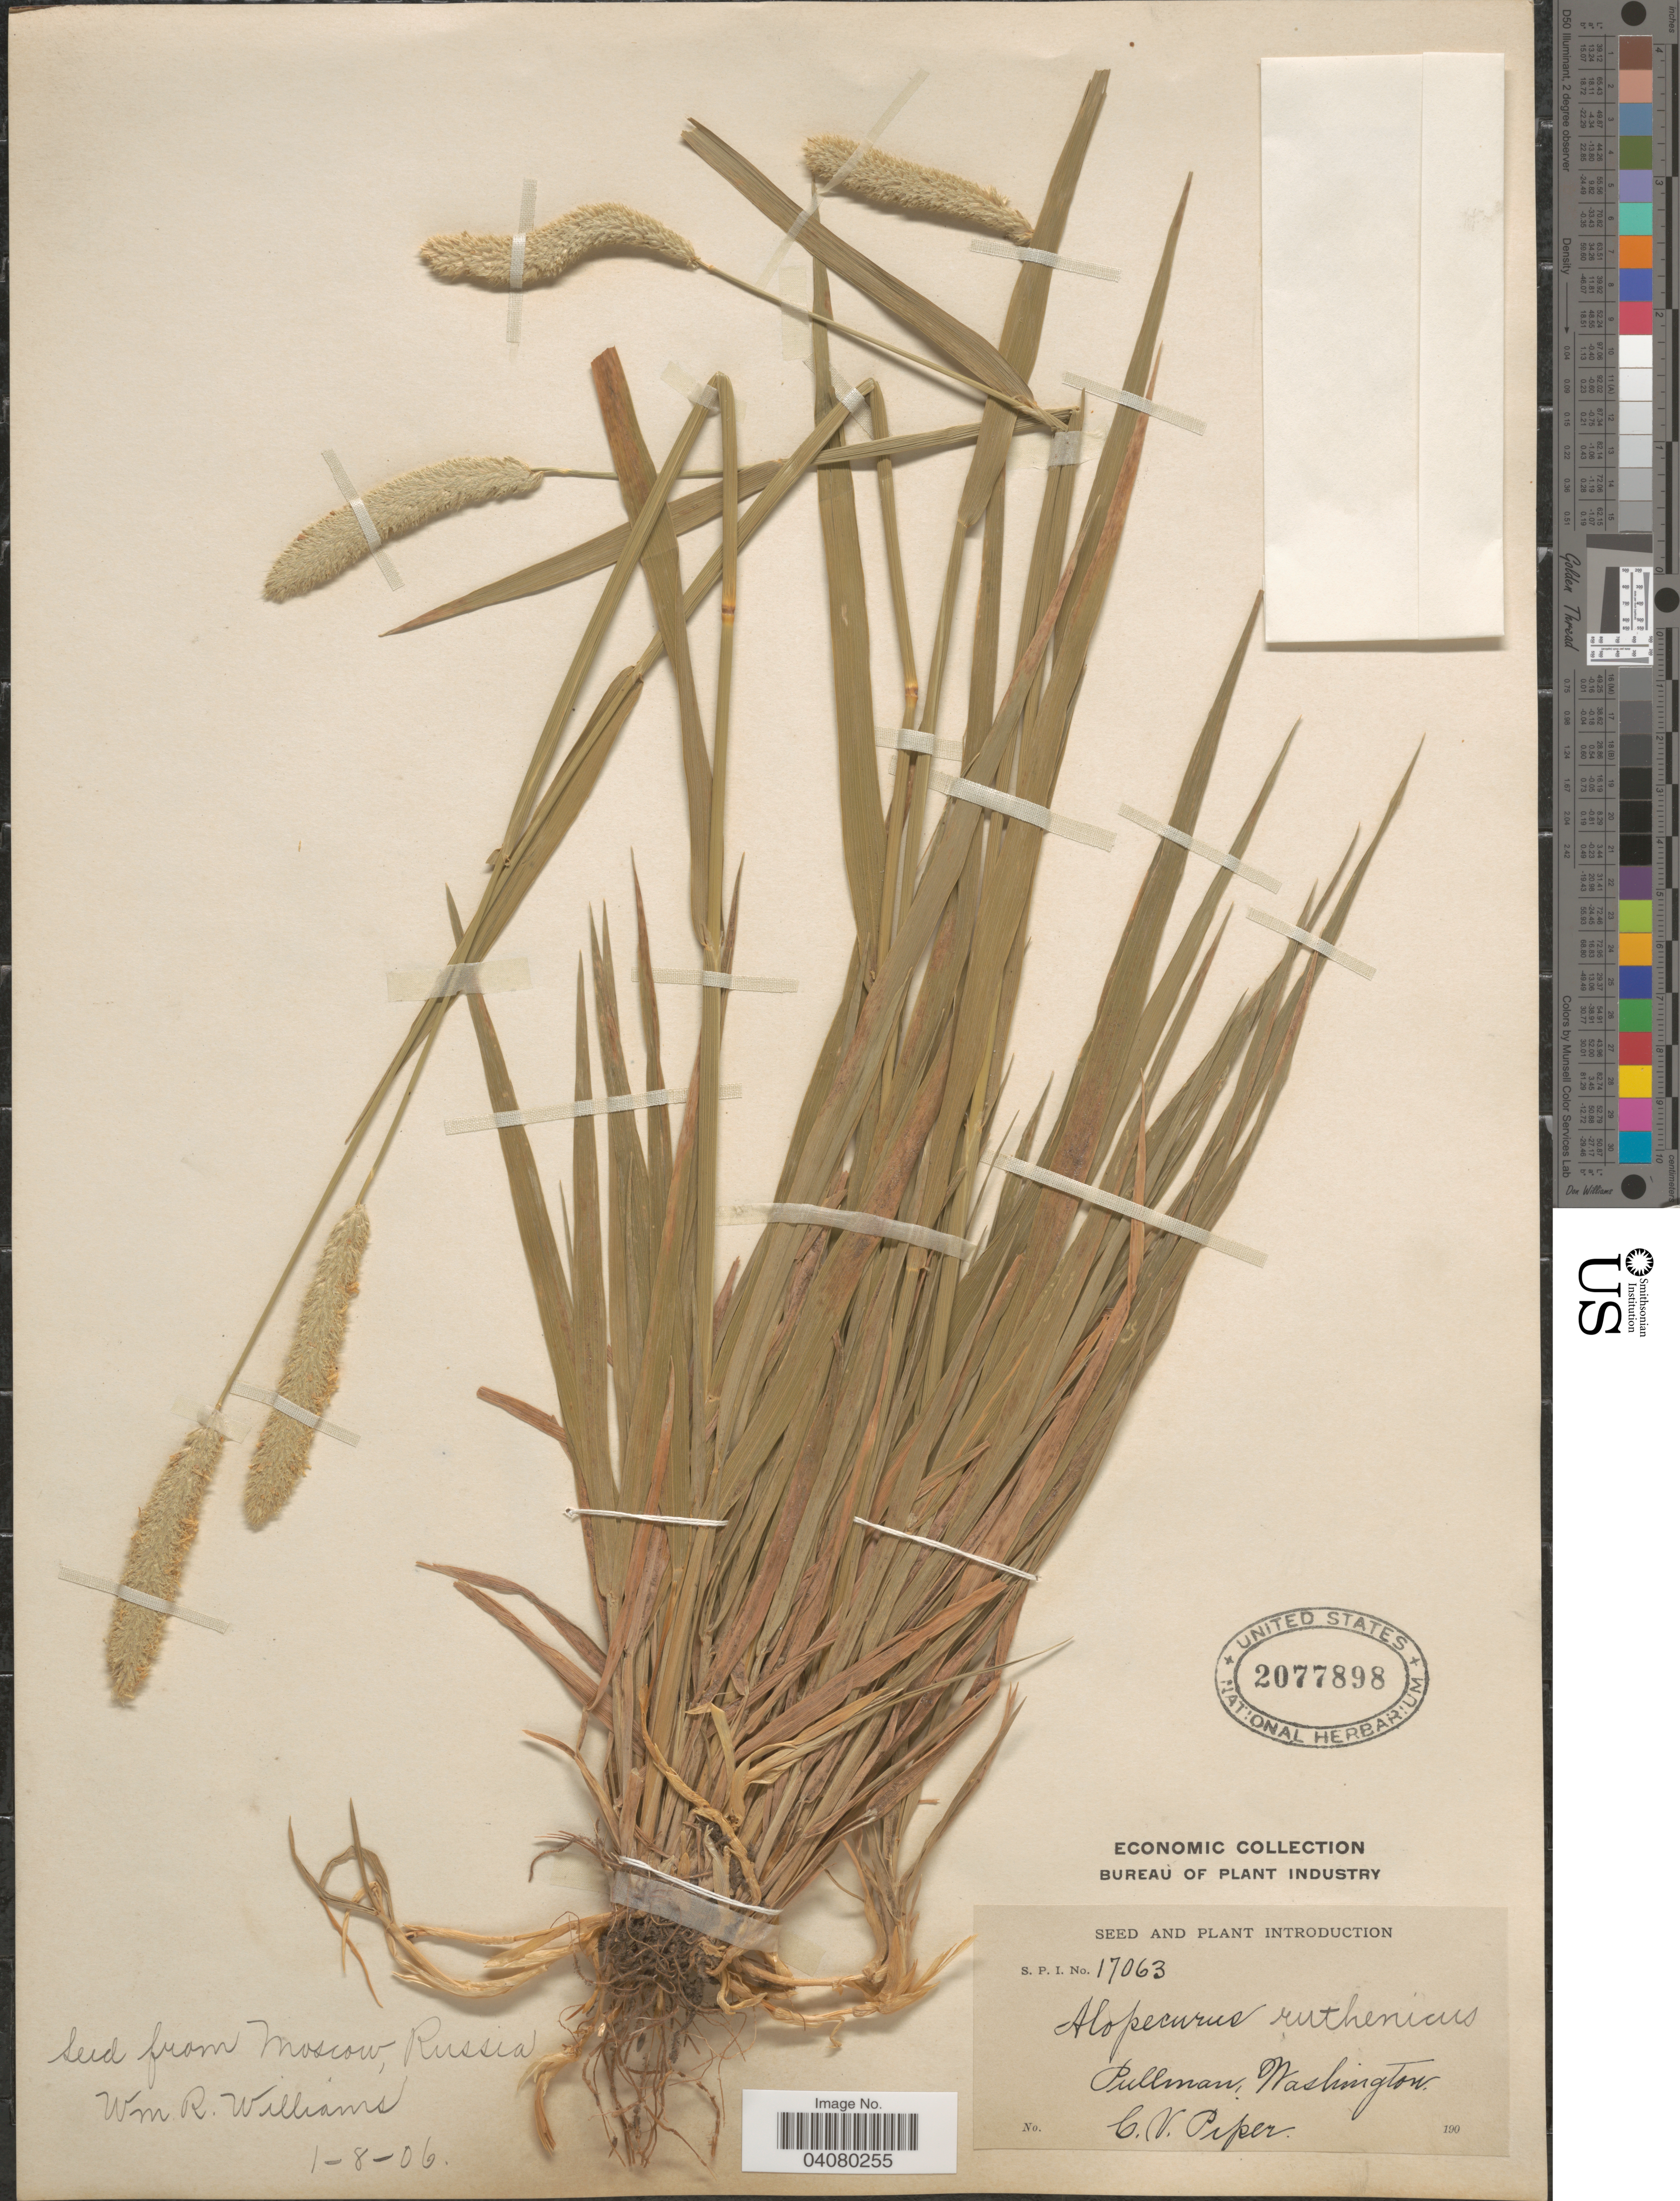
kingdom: Plantae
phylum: Tracheophyta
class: Liliopsida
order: Poales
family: Poaceae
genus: Alopecurus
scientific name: Alopecurus sp.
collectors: C. V. Piper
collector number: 17063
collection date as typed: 190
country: United States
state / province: Washington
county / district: Whitman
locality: Pullman.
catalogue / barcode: US 2077898